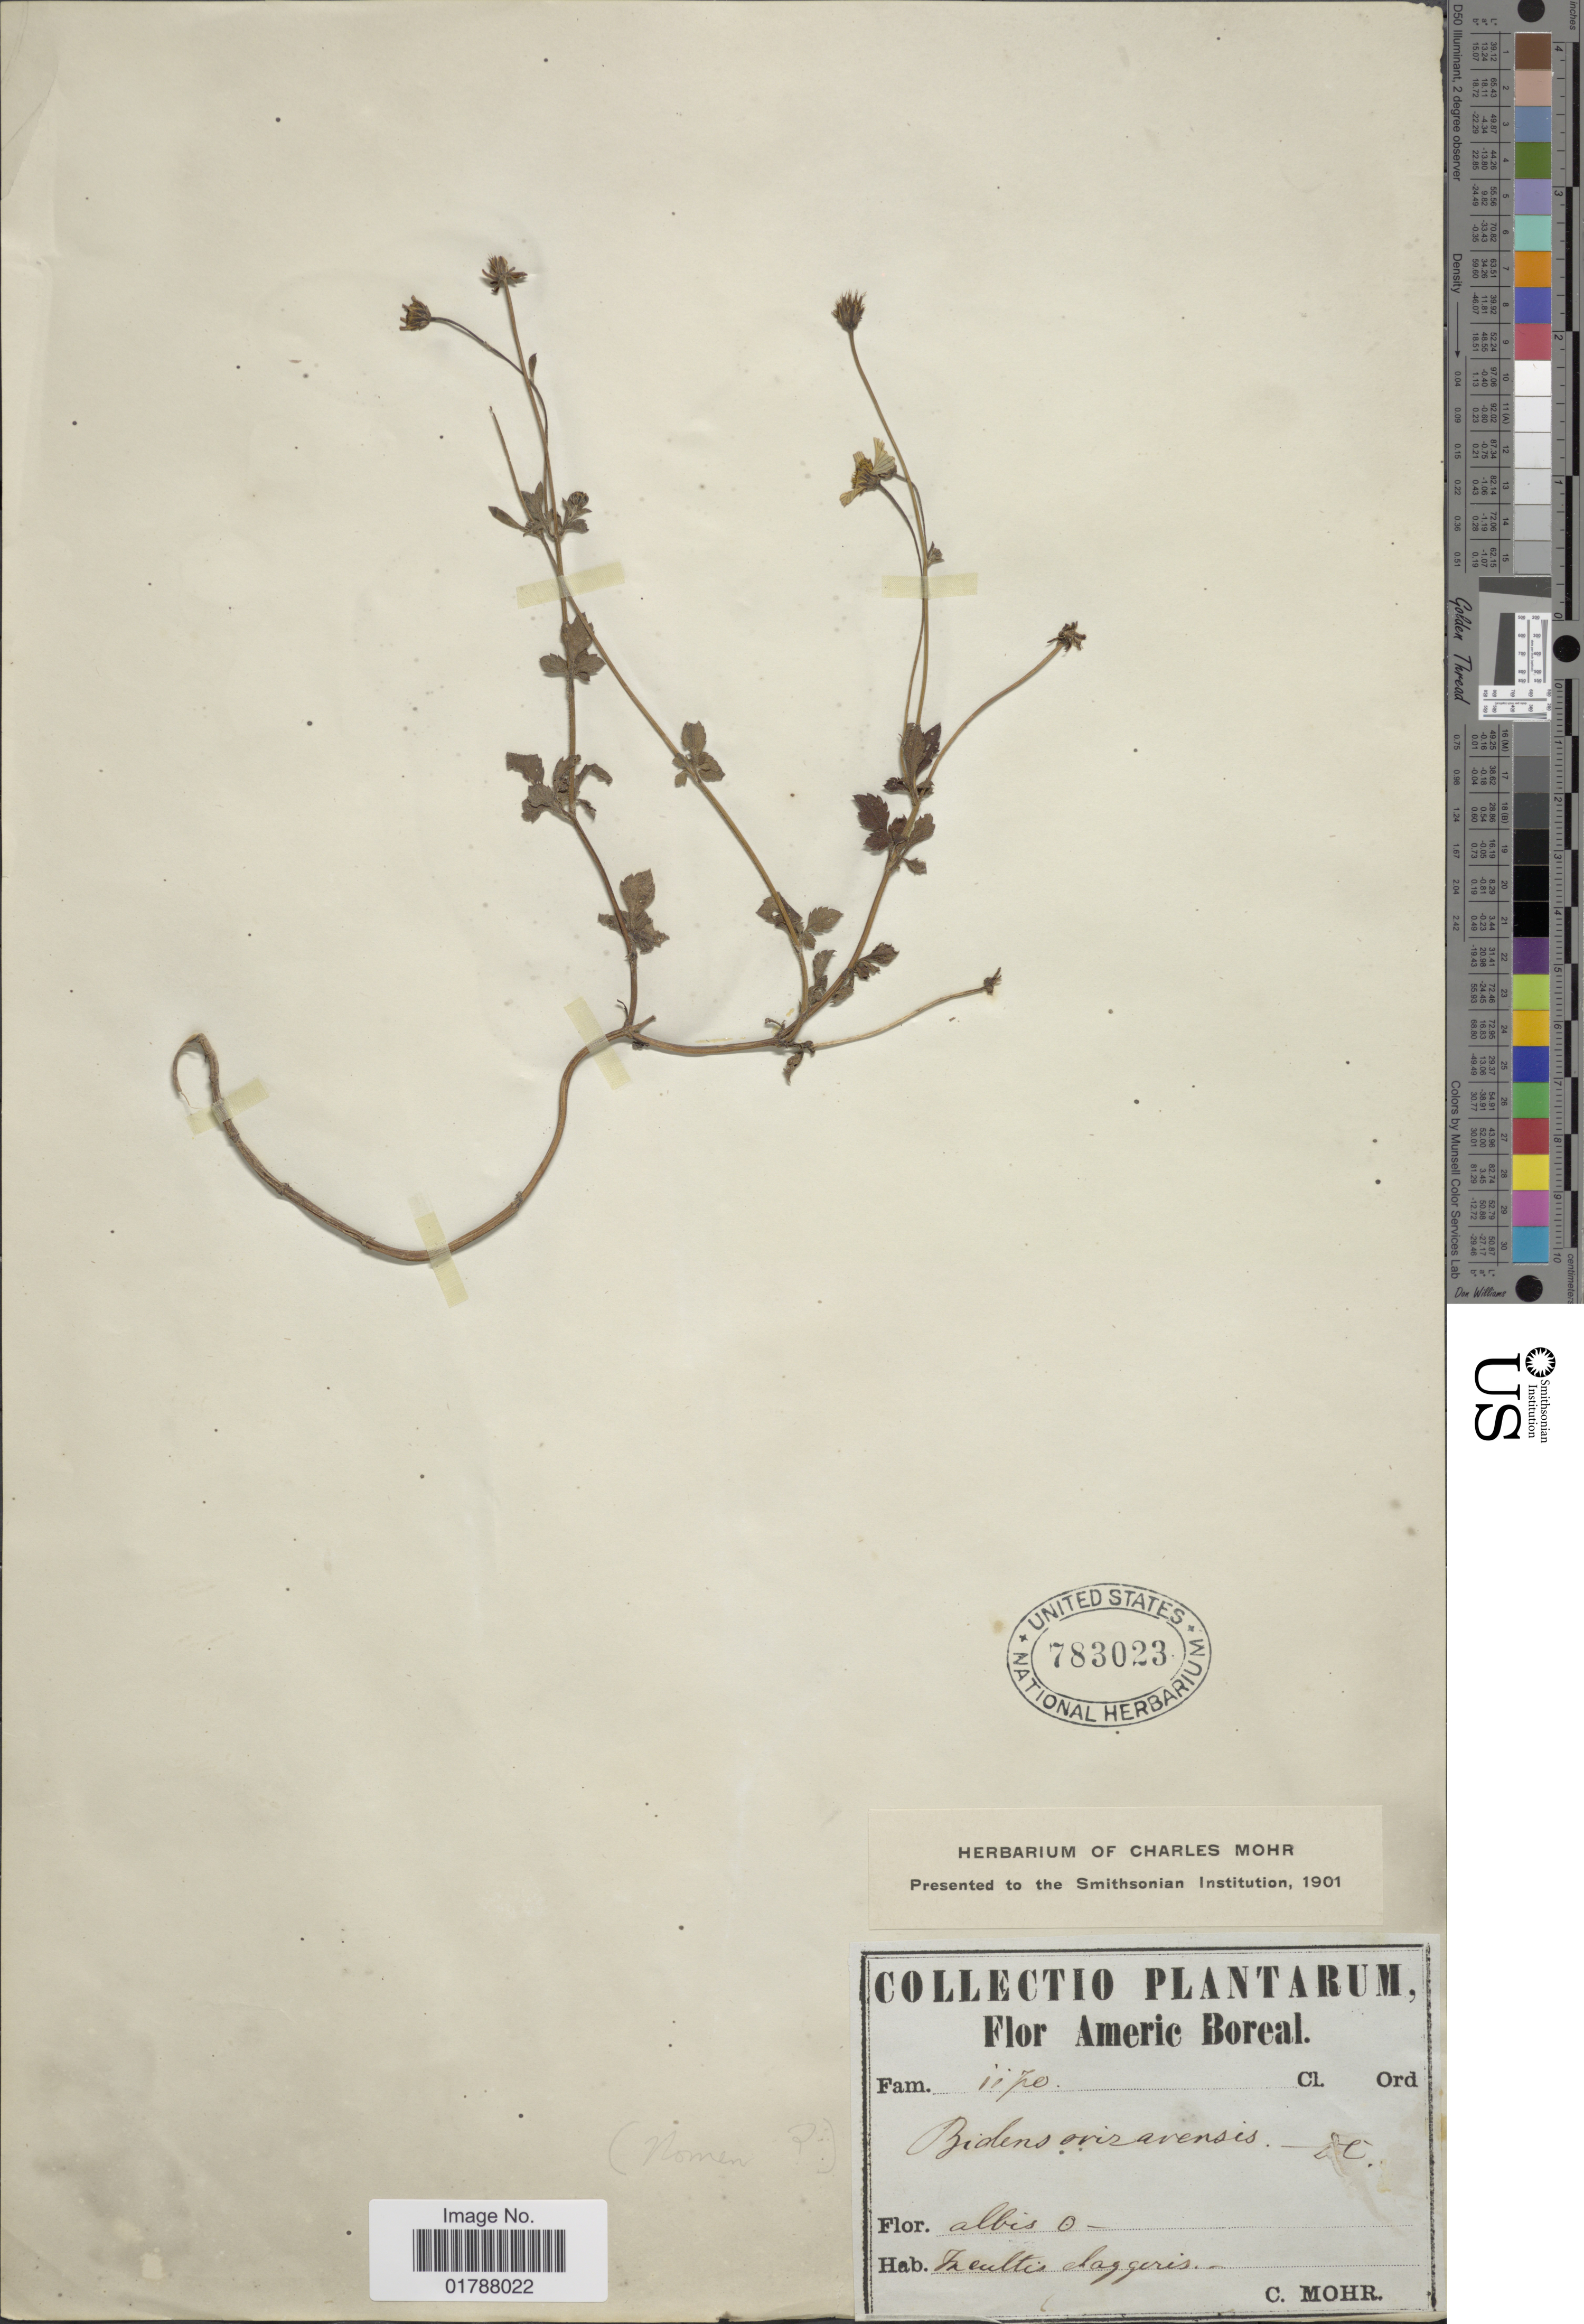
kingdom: Plantae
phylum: Tracheophyta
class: Magnoliopsida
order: Asterales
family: Asteraceae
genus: Bidens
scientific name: Bidens sp.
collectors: C. T. Mohr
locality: In cultis chaggeris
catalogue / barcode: US 783023